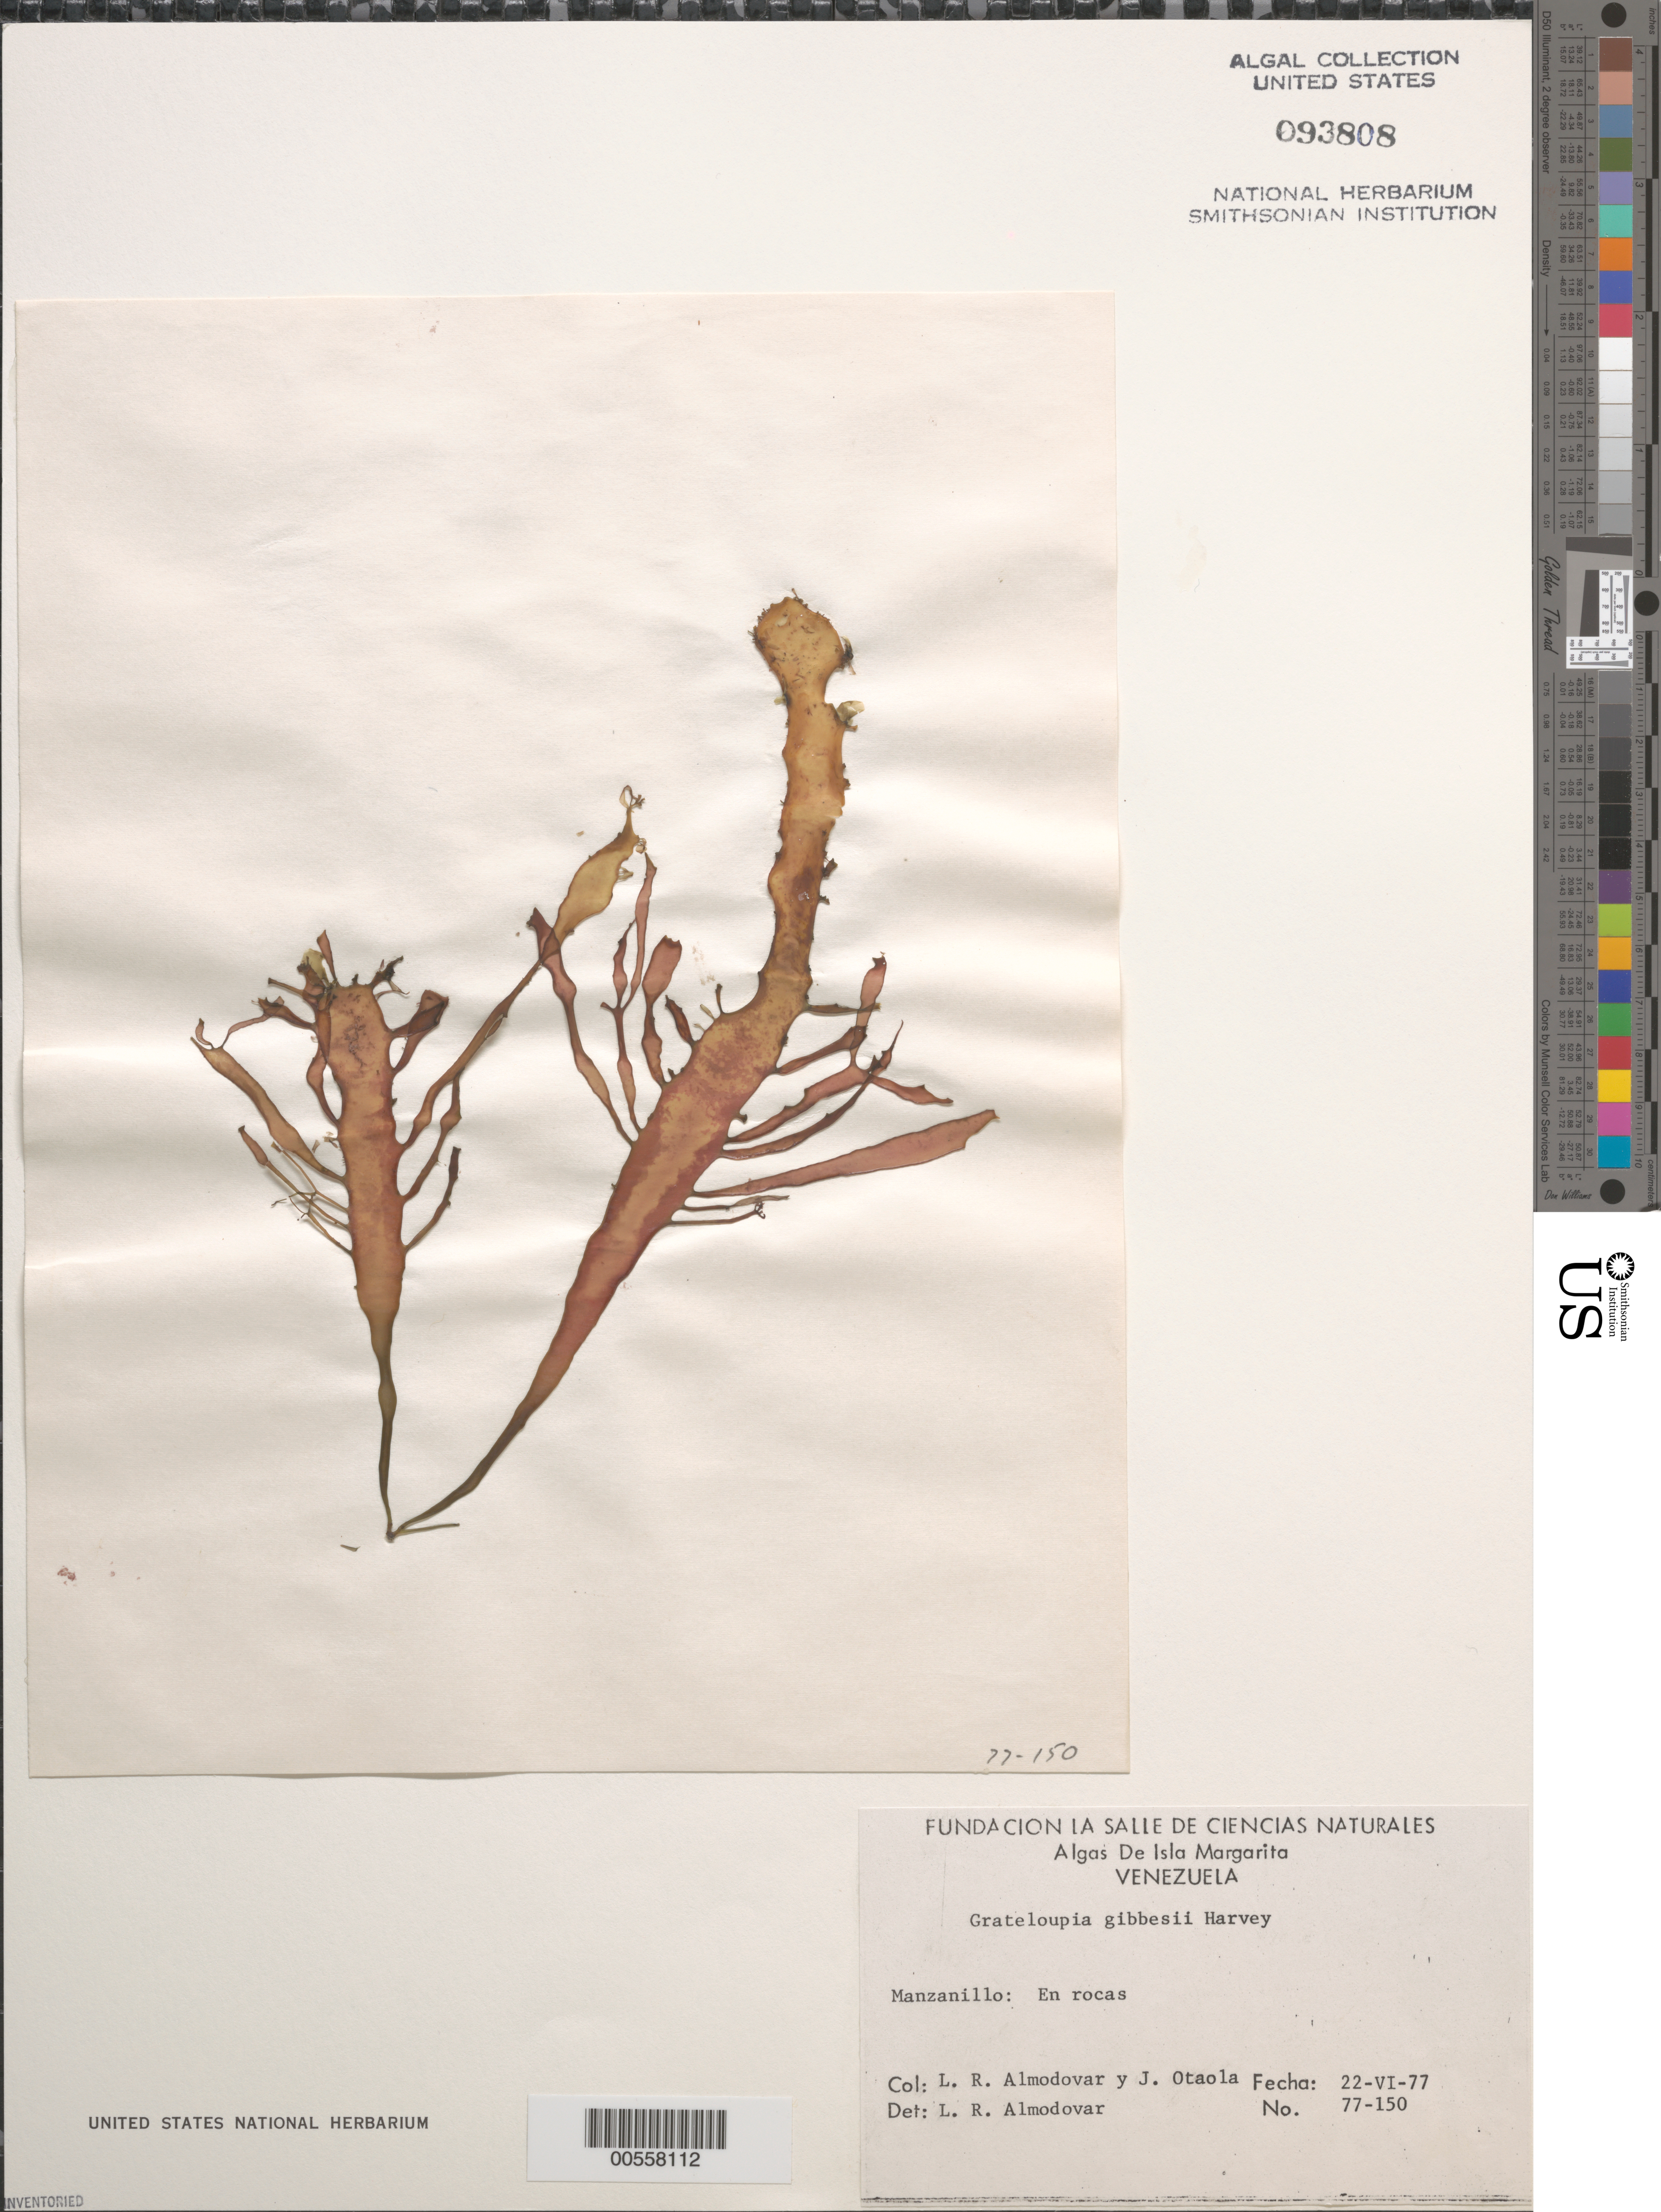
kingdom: Plantae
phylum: Rhodophyta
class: Florideophyceae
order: Halymeniales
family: Halymeniaceae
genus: Phyllymenia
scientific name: Phyllymenia gibbesii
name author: (Harvey) S.-M. Lin et al.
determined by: Ballantine, D. L.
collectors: L. Almodovar & J. Otaola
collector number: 77-150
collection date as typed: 22 Jun 1977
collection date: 1977-06-22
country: Venezuela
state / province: Nueva Esparta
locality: Manzanillo, isla de margarita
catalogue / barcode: US 93808